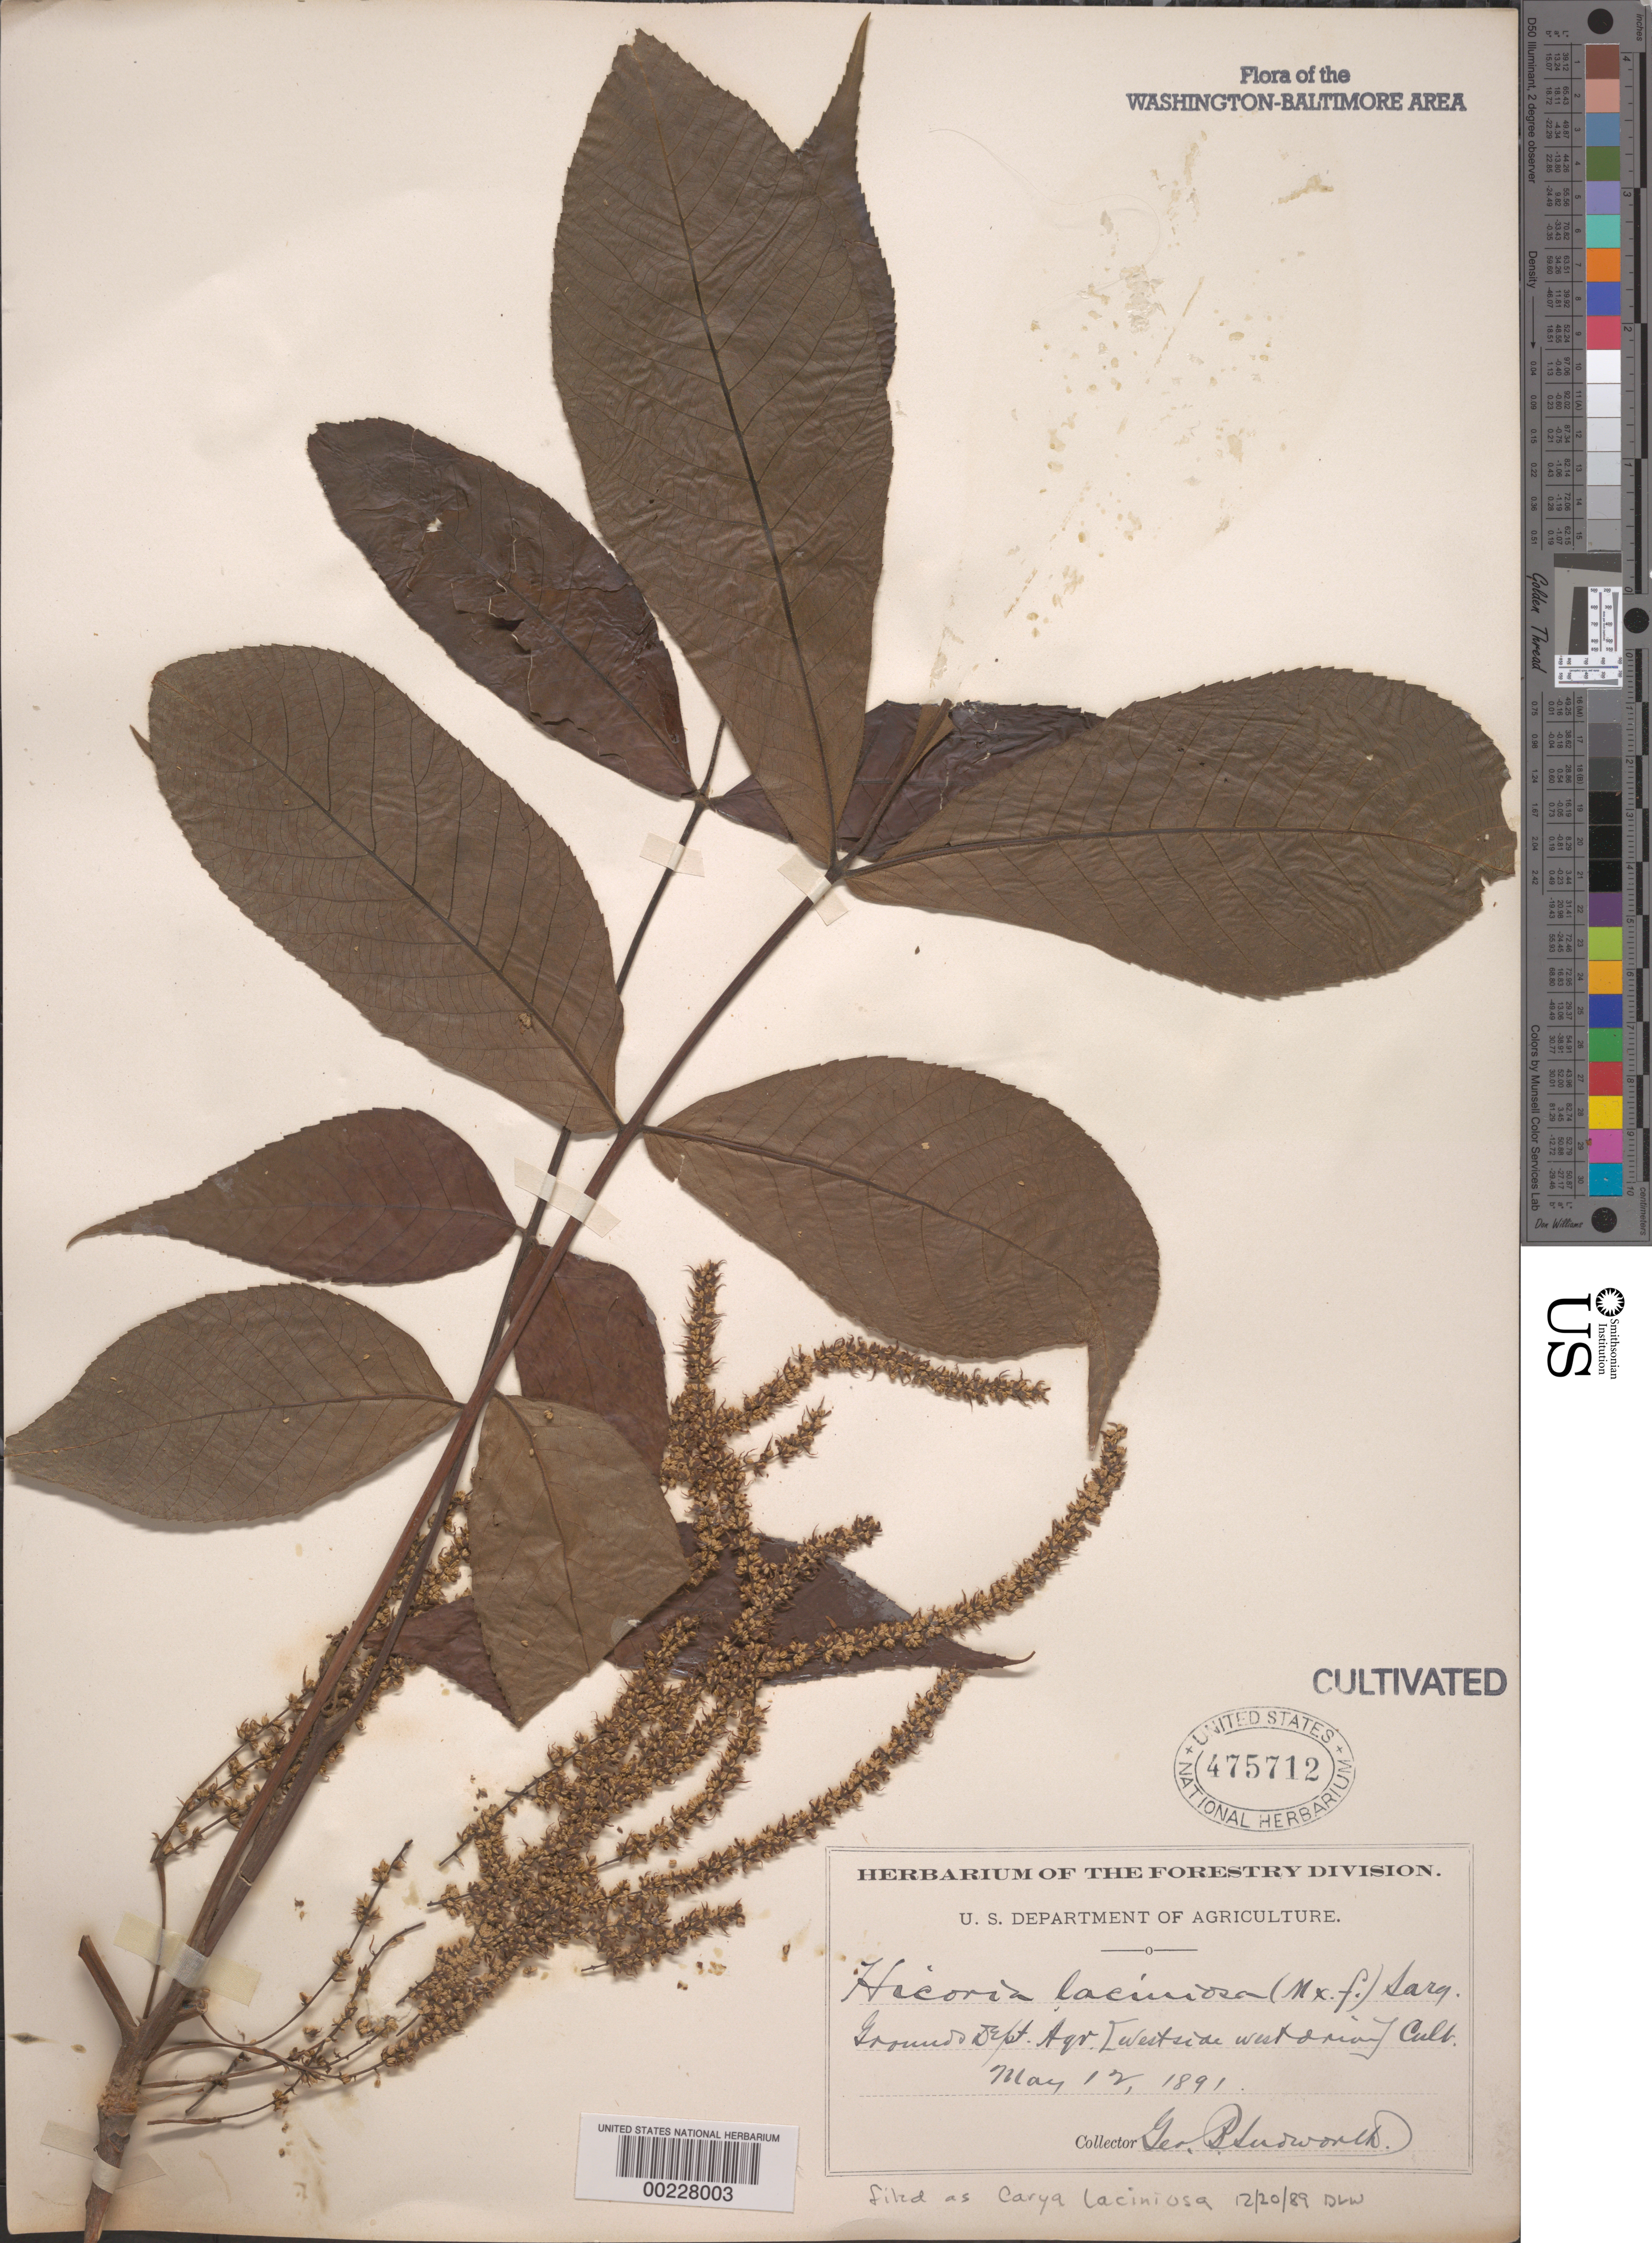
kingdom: Plantae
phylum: Tracheophyta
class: Magnoliopsida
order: Fagales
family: Juglandaceae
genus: Carya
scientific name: Carya laciniosa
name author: (F. Michx.) G. Don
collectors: G. B. Sudworth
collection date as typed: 12 May 1891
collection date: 1891-05-12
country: United States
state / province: District of Columbia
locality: Agricultural grounds; W side W Drive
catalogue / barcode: US 475712